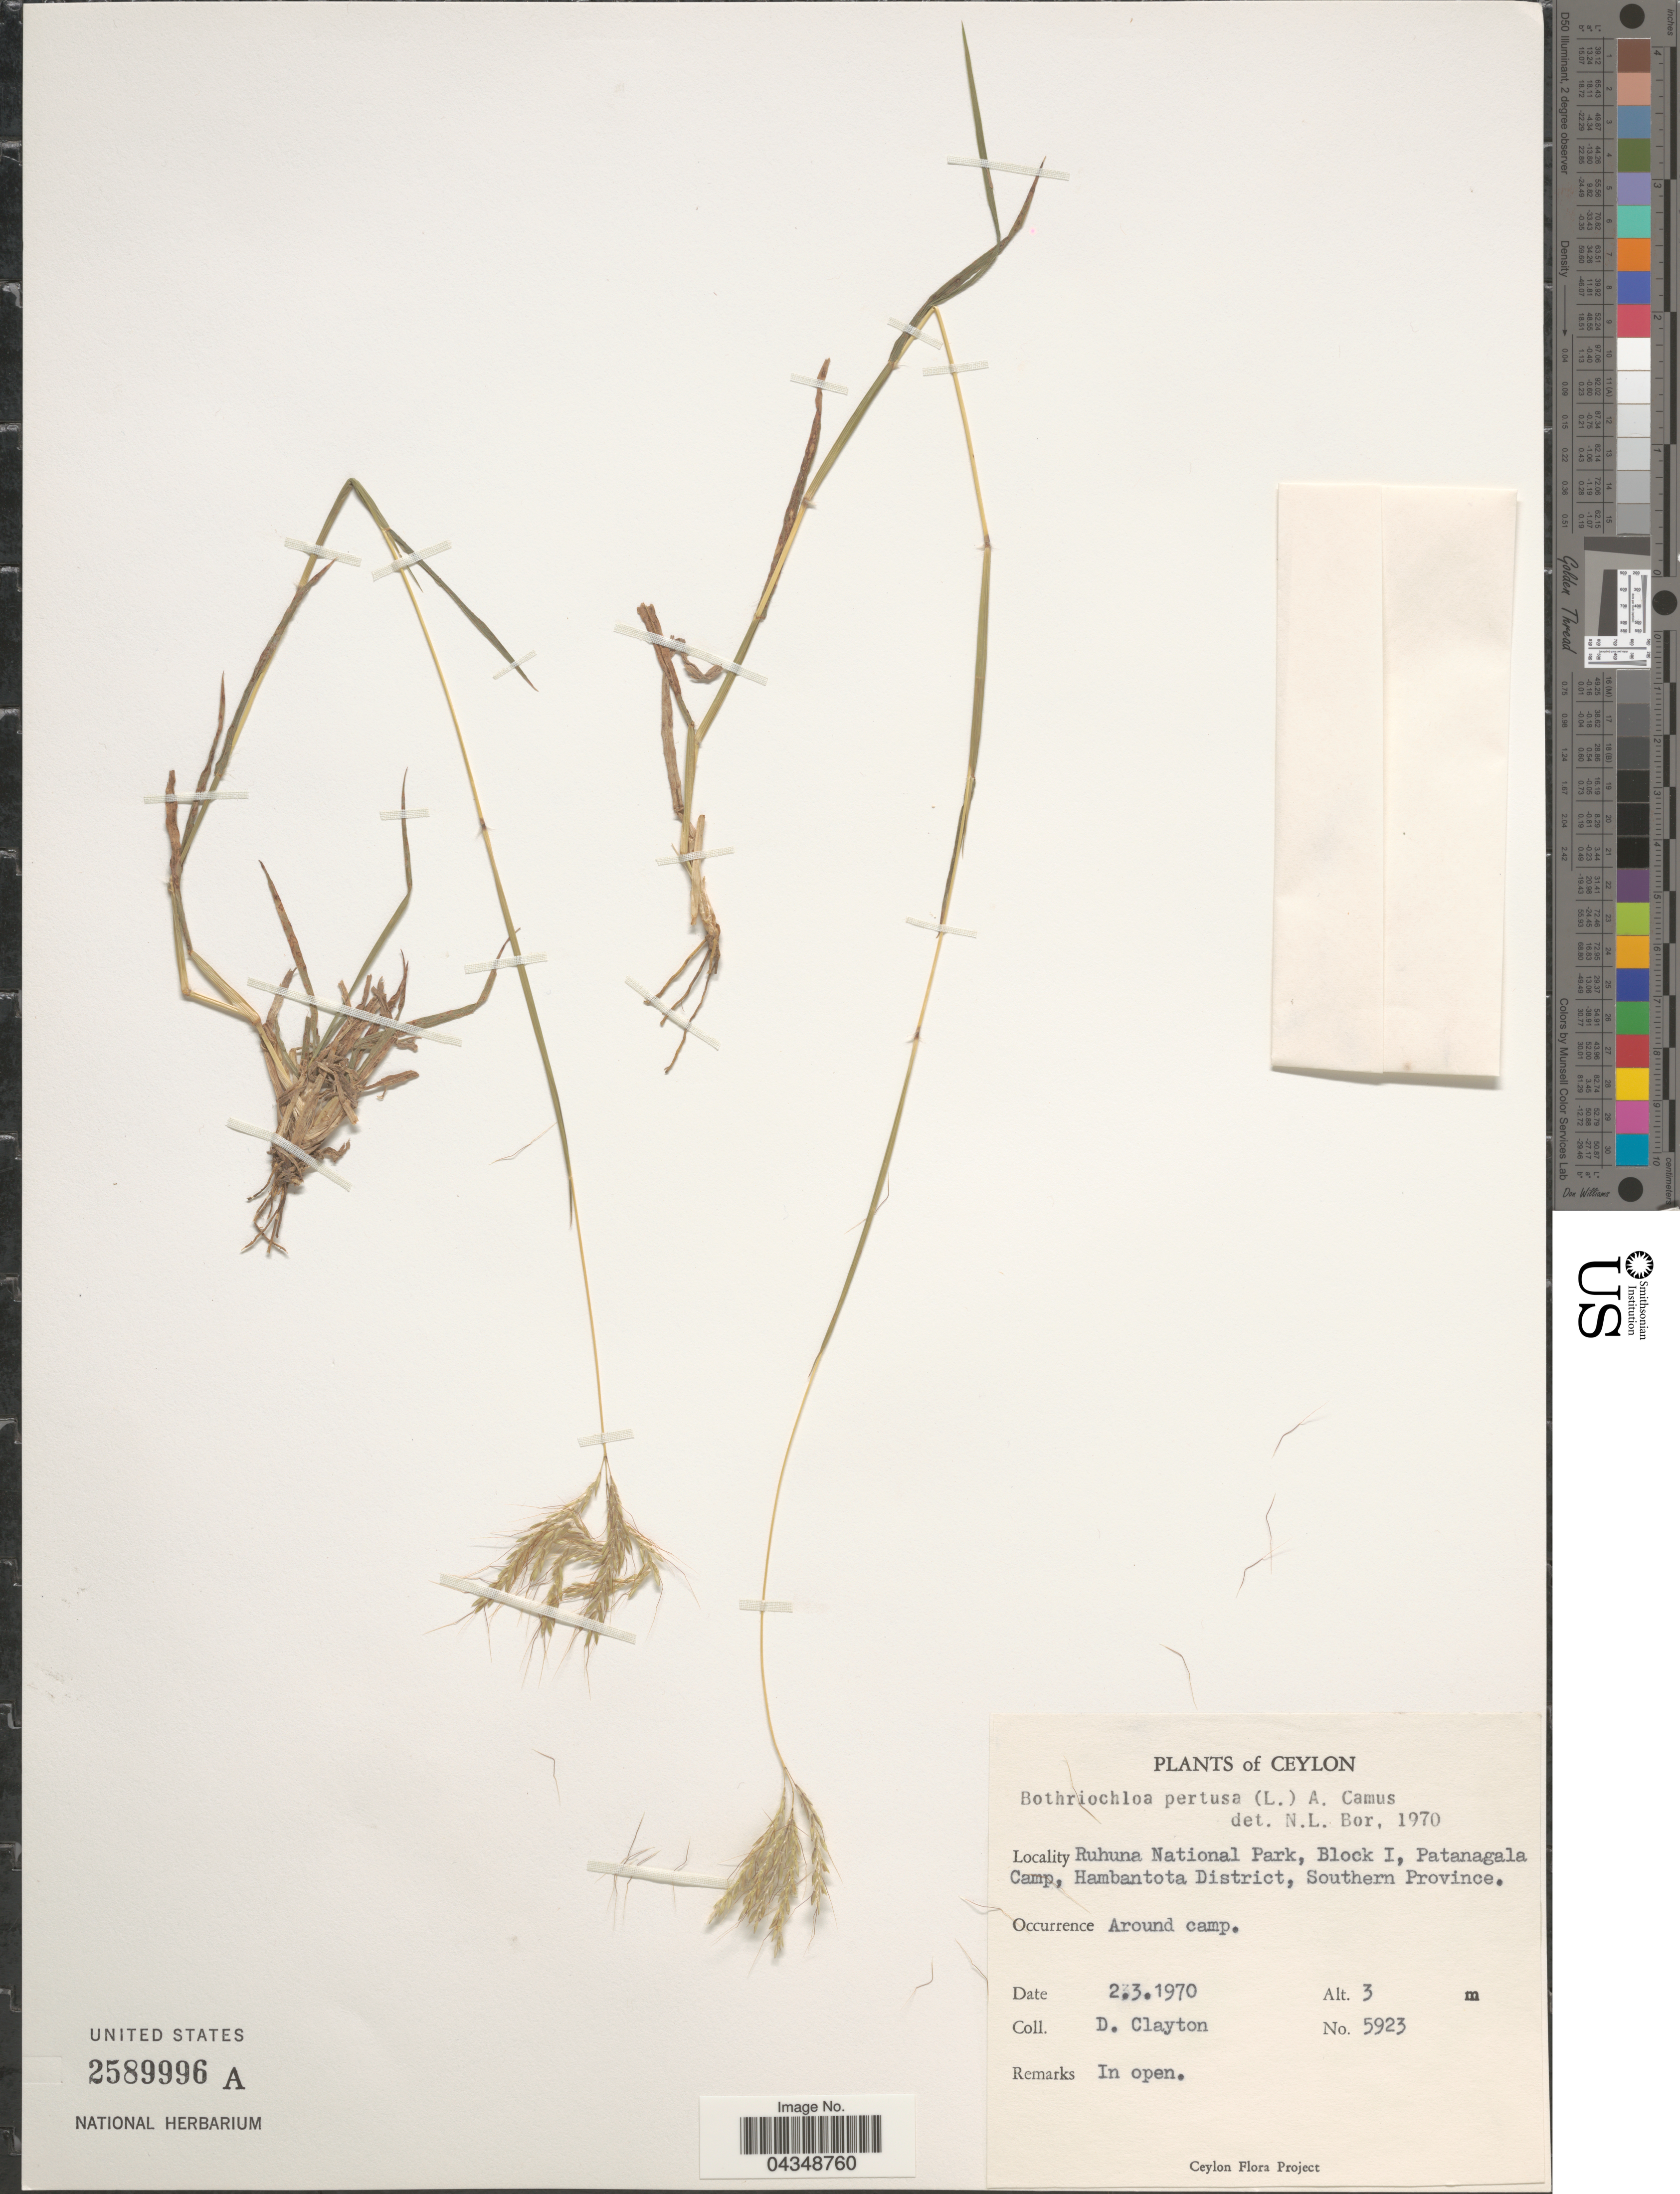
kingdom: Plantae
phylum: Tracheophyta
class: Liliopsida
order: Poales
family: Poaceae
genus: Bothriochloa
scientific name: Bothriochloa pertusa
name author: (L.) A. Camus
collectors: D. Clayton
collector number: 5923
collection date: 1970-03-02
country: Sri Lanka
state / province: Southern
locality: Ceylon. Ruhuna National Park, Block I, Patanagala Camp, Hambantota District. Around camp.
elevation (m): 3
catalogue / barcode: US 2589996A